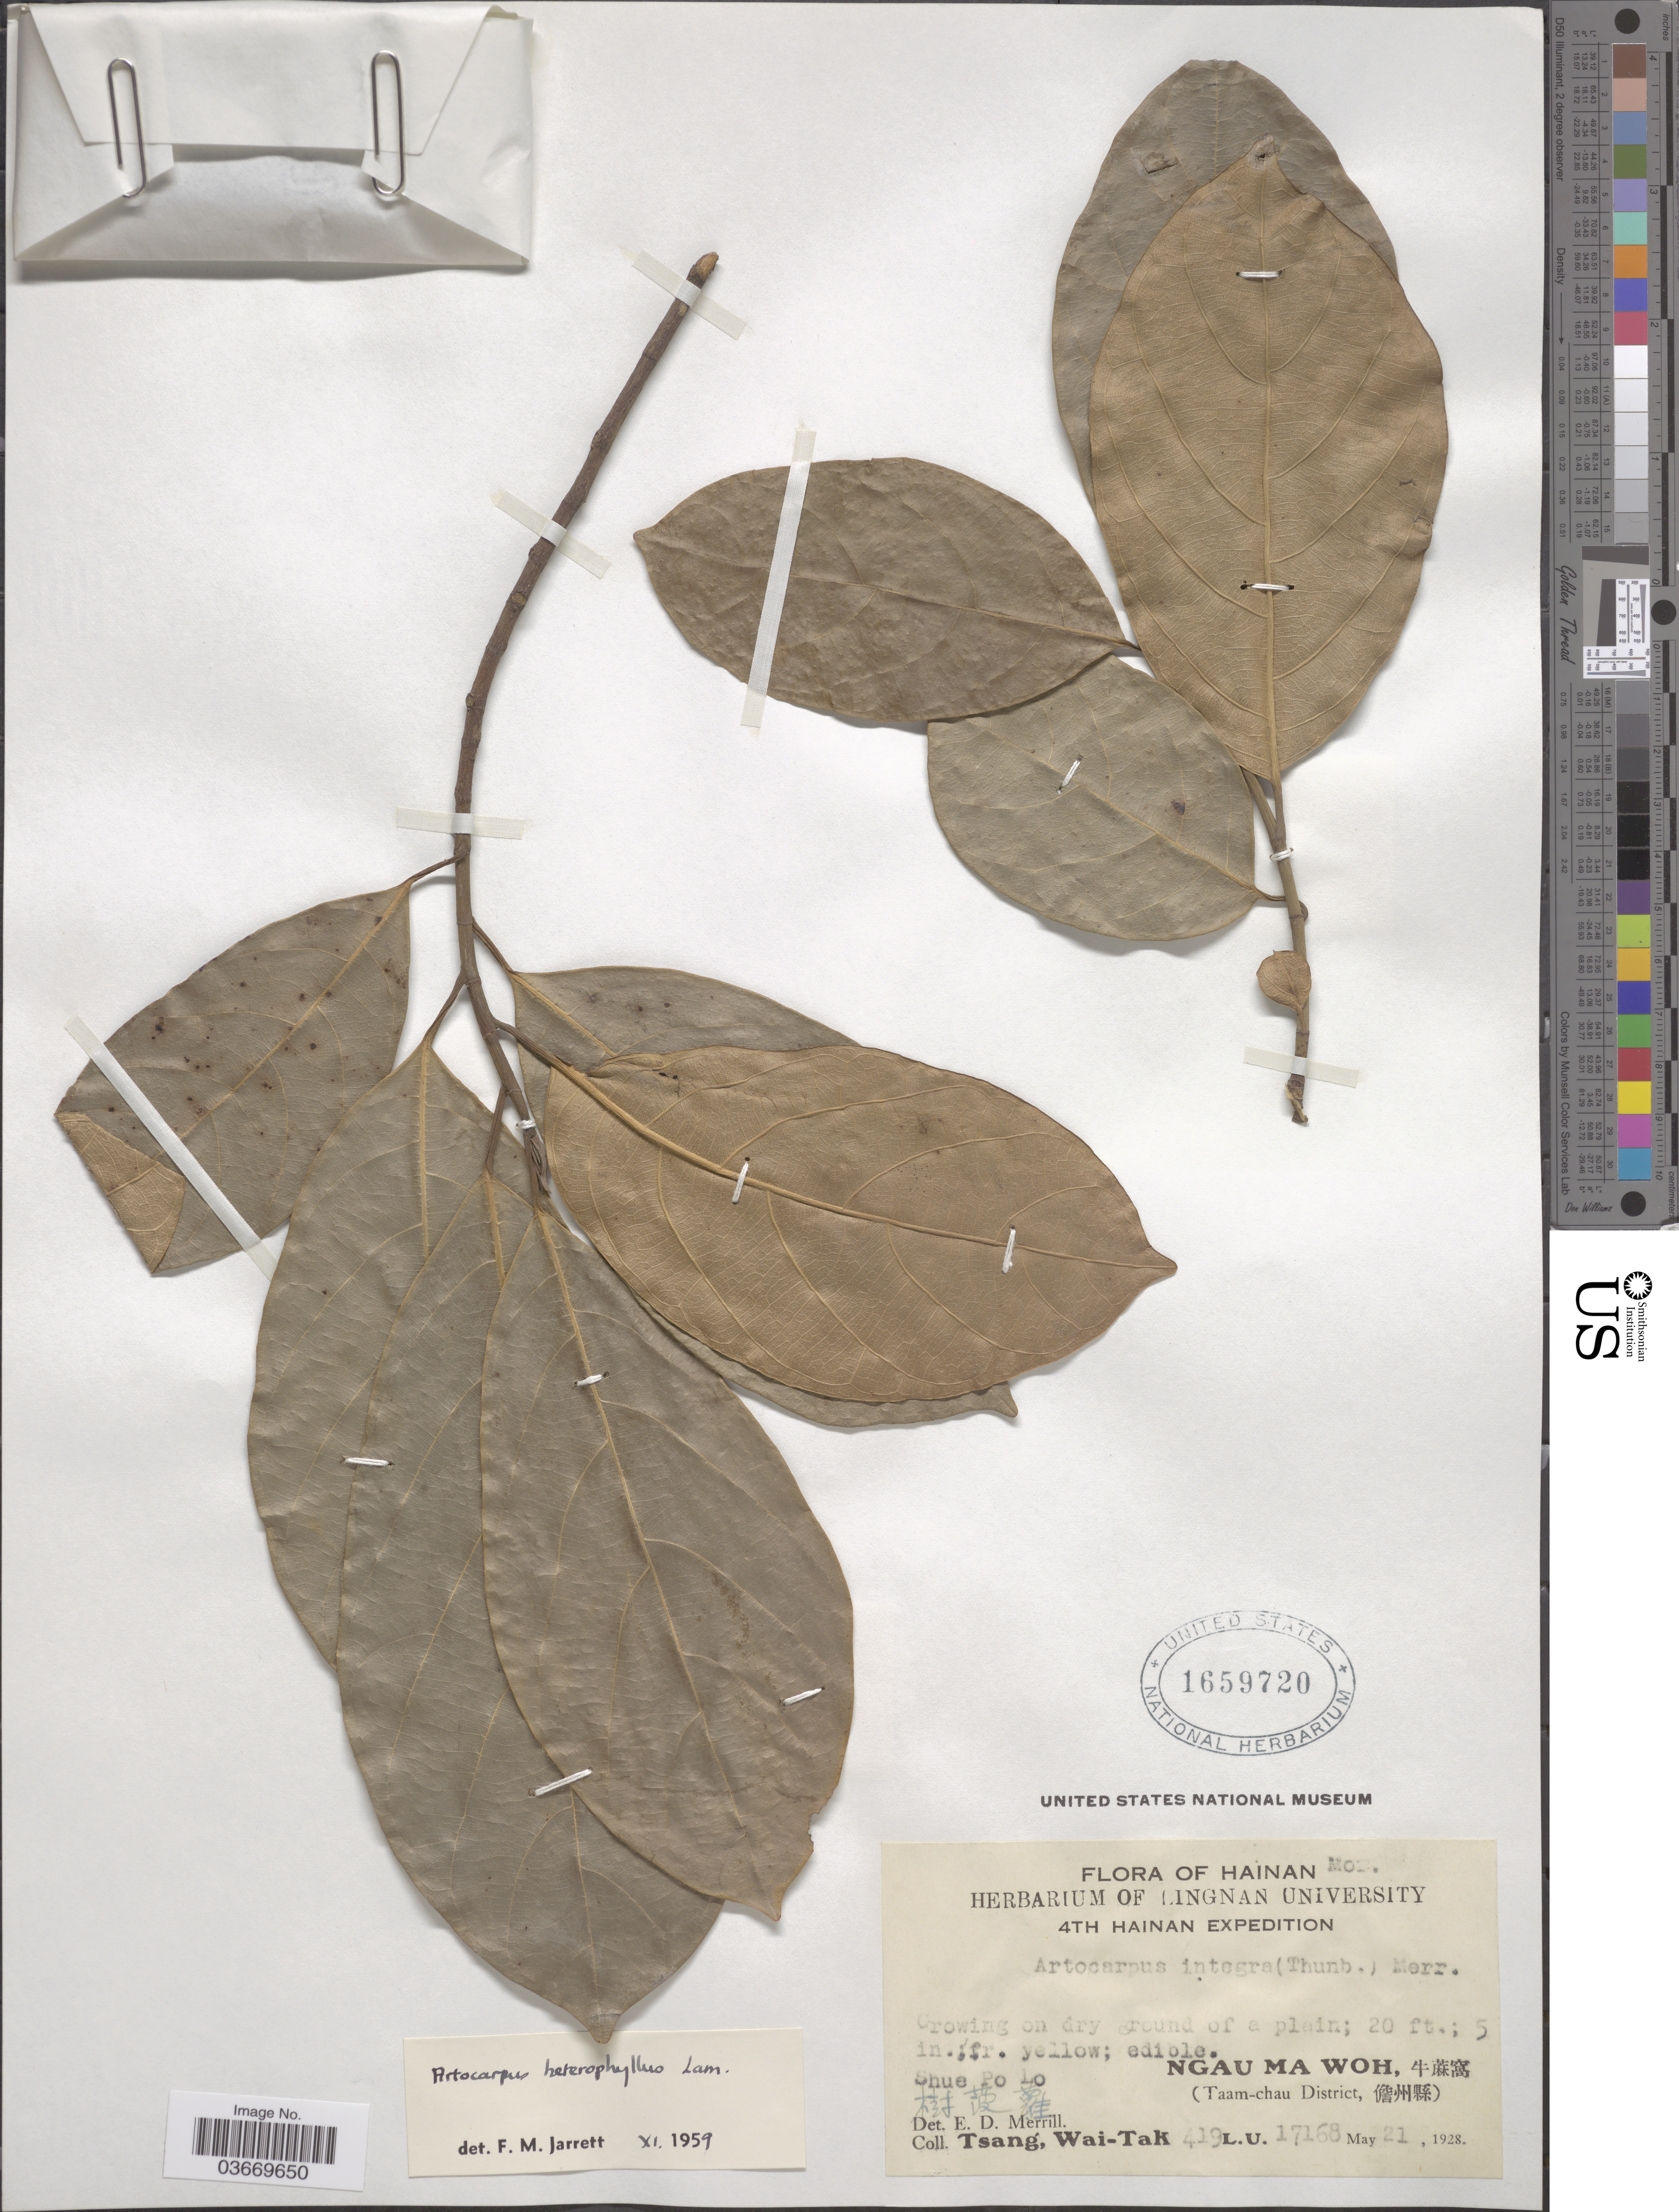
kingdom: Plantae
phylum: Tracheophyta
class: Magnoliopsida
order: Rosales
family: Moraceae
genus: Artocarpus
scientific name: Artocarpus heterophyllus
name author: Lam.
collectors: W. T. Tsang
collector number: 419L.U.17168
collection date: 1928-05-21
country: China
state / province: Hainan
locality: Growing on dry ground of a plain. Ngau Ma Woh, X (Taam-chau District, X) Shue Po Lo X.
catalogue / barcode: US 1659720